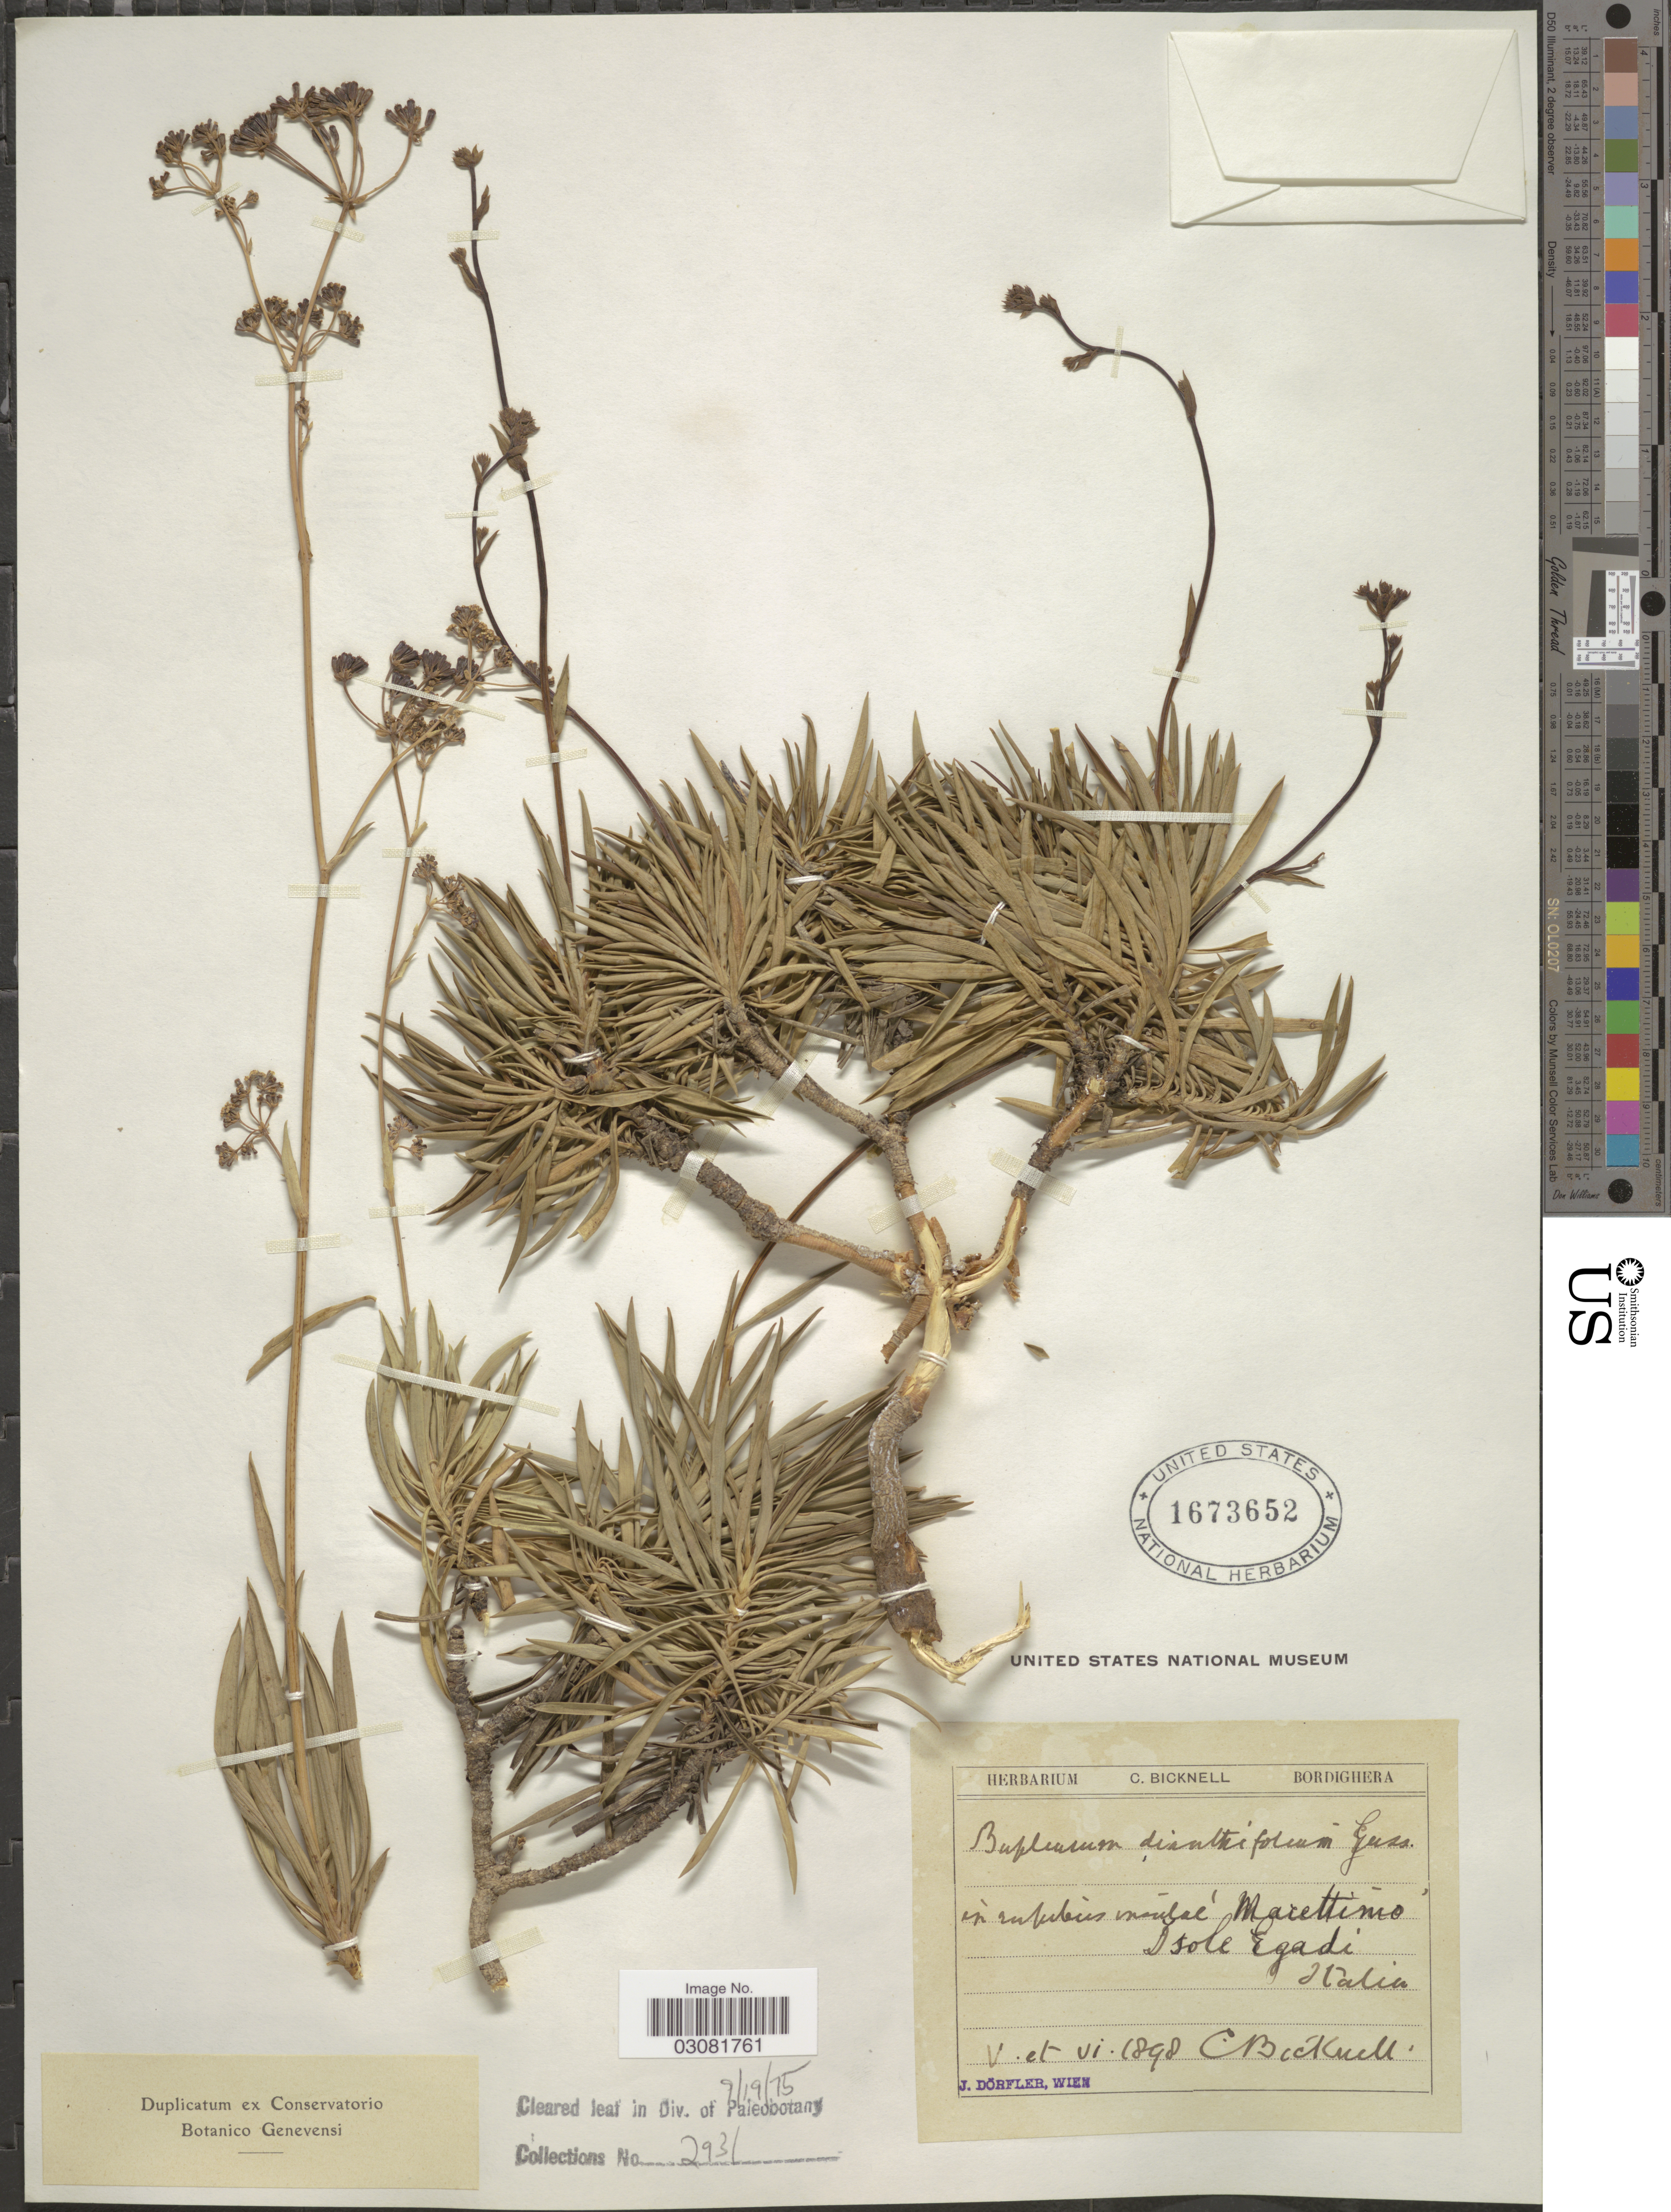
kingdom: Plantae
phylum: Tracheophyta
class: Magnoliopsida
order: Apiales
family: Apiaceae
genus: Bupleurum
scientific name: Bupleurum dianthifolium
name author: Gussone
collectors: C. Bicknell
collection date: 1898-05/1898-06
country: Italy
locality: In rupibus insulae Marettimo Isole Egadi.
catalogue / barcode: US 1673652